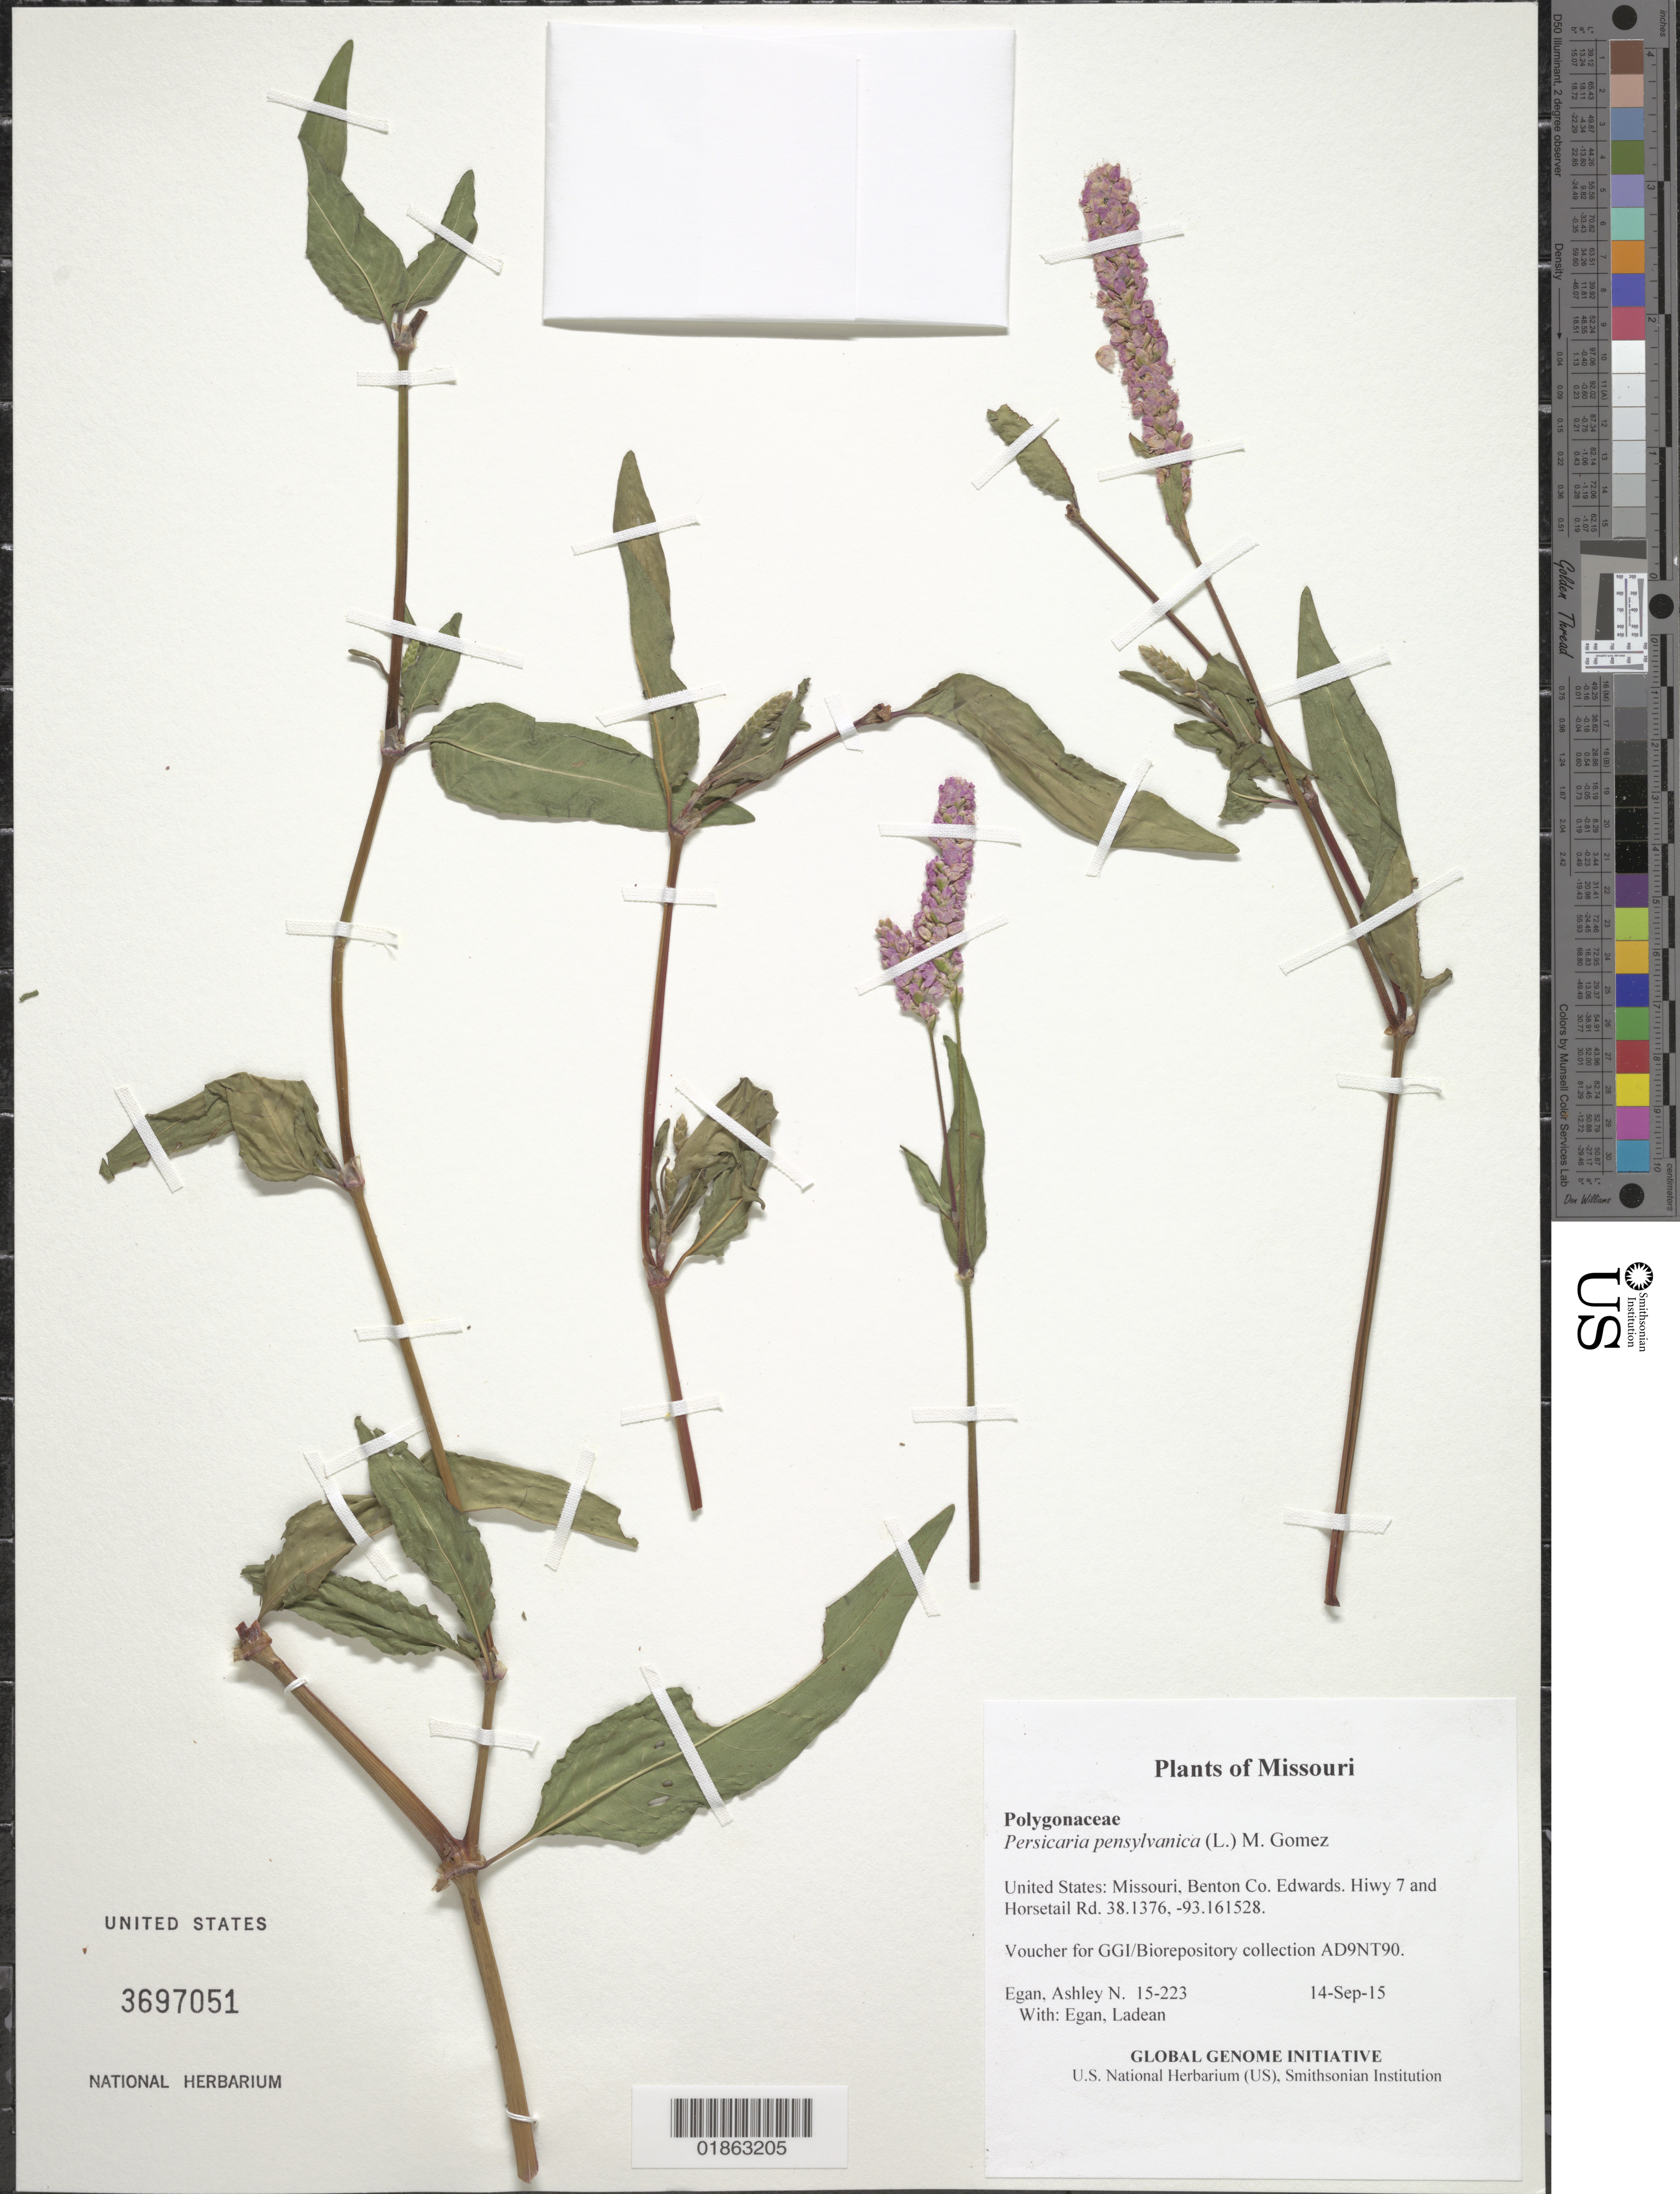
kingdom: Plantae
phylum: Tracheophyta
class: Magnoliopsida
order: Caryophyllales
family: Polygonaceae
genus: Persicaria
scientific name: Persicaria bicornis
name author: (Raf.) Nieuwl.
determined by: Atha, D. E.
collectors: A. N. Egan & L. Egan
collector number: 15-223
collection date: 2015-09-14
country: United States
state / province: Missouri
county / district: Benton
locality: Edwards. Hiwy 7 and Horsetail Rd.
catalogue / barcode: US 3697051